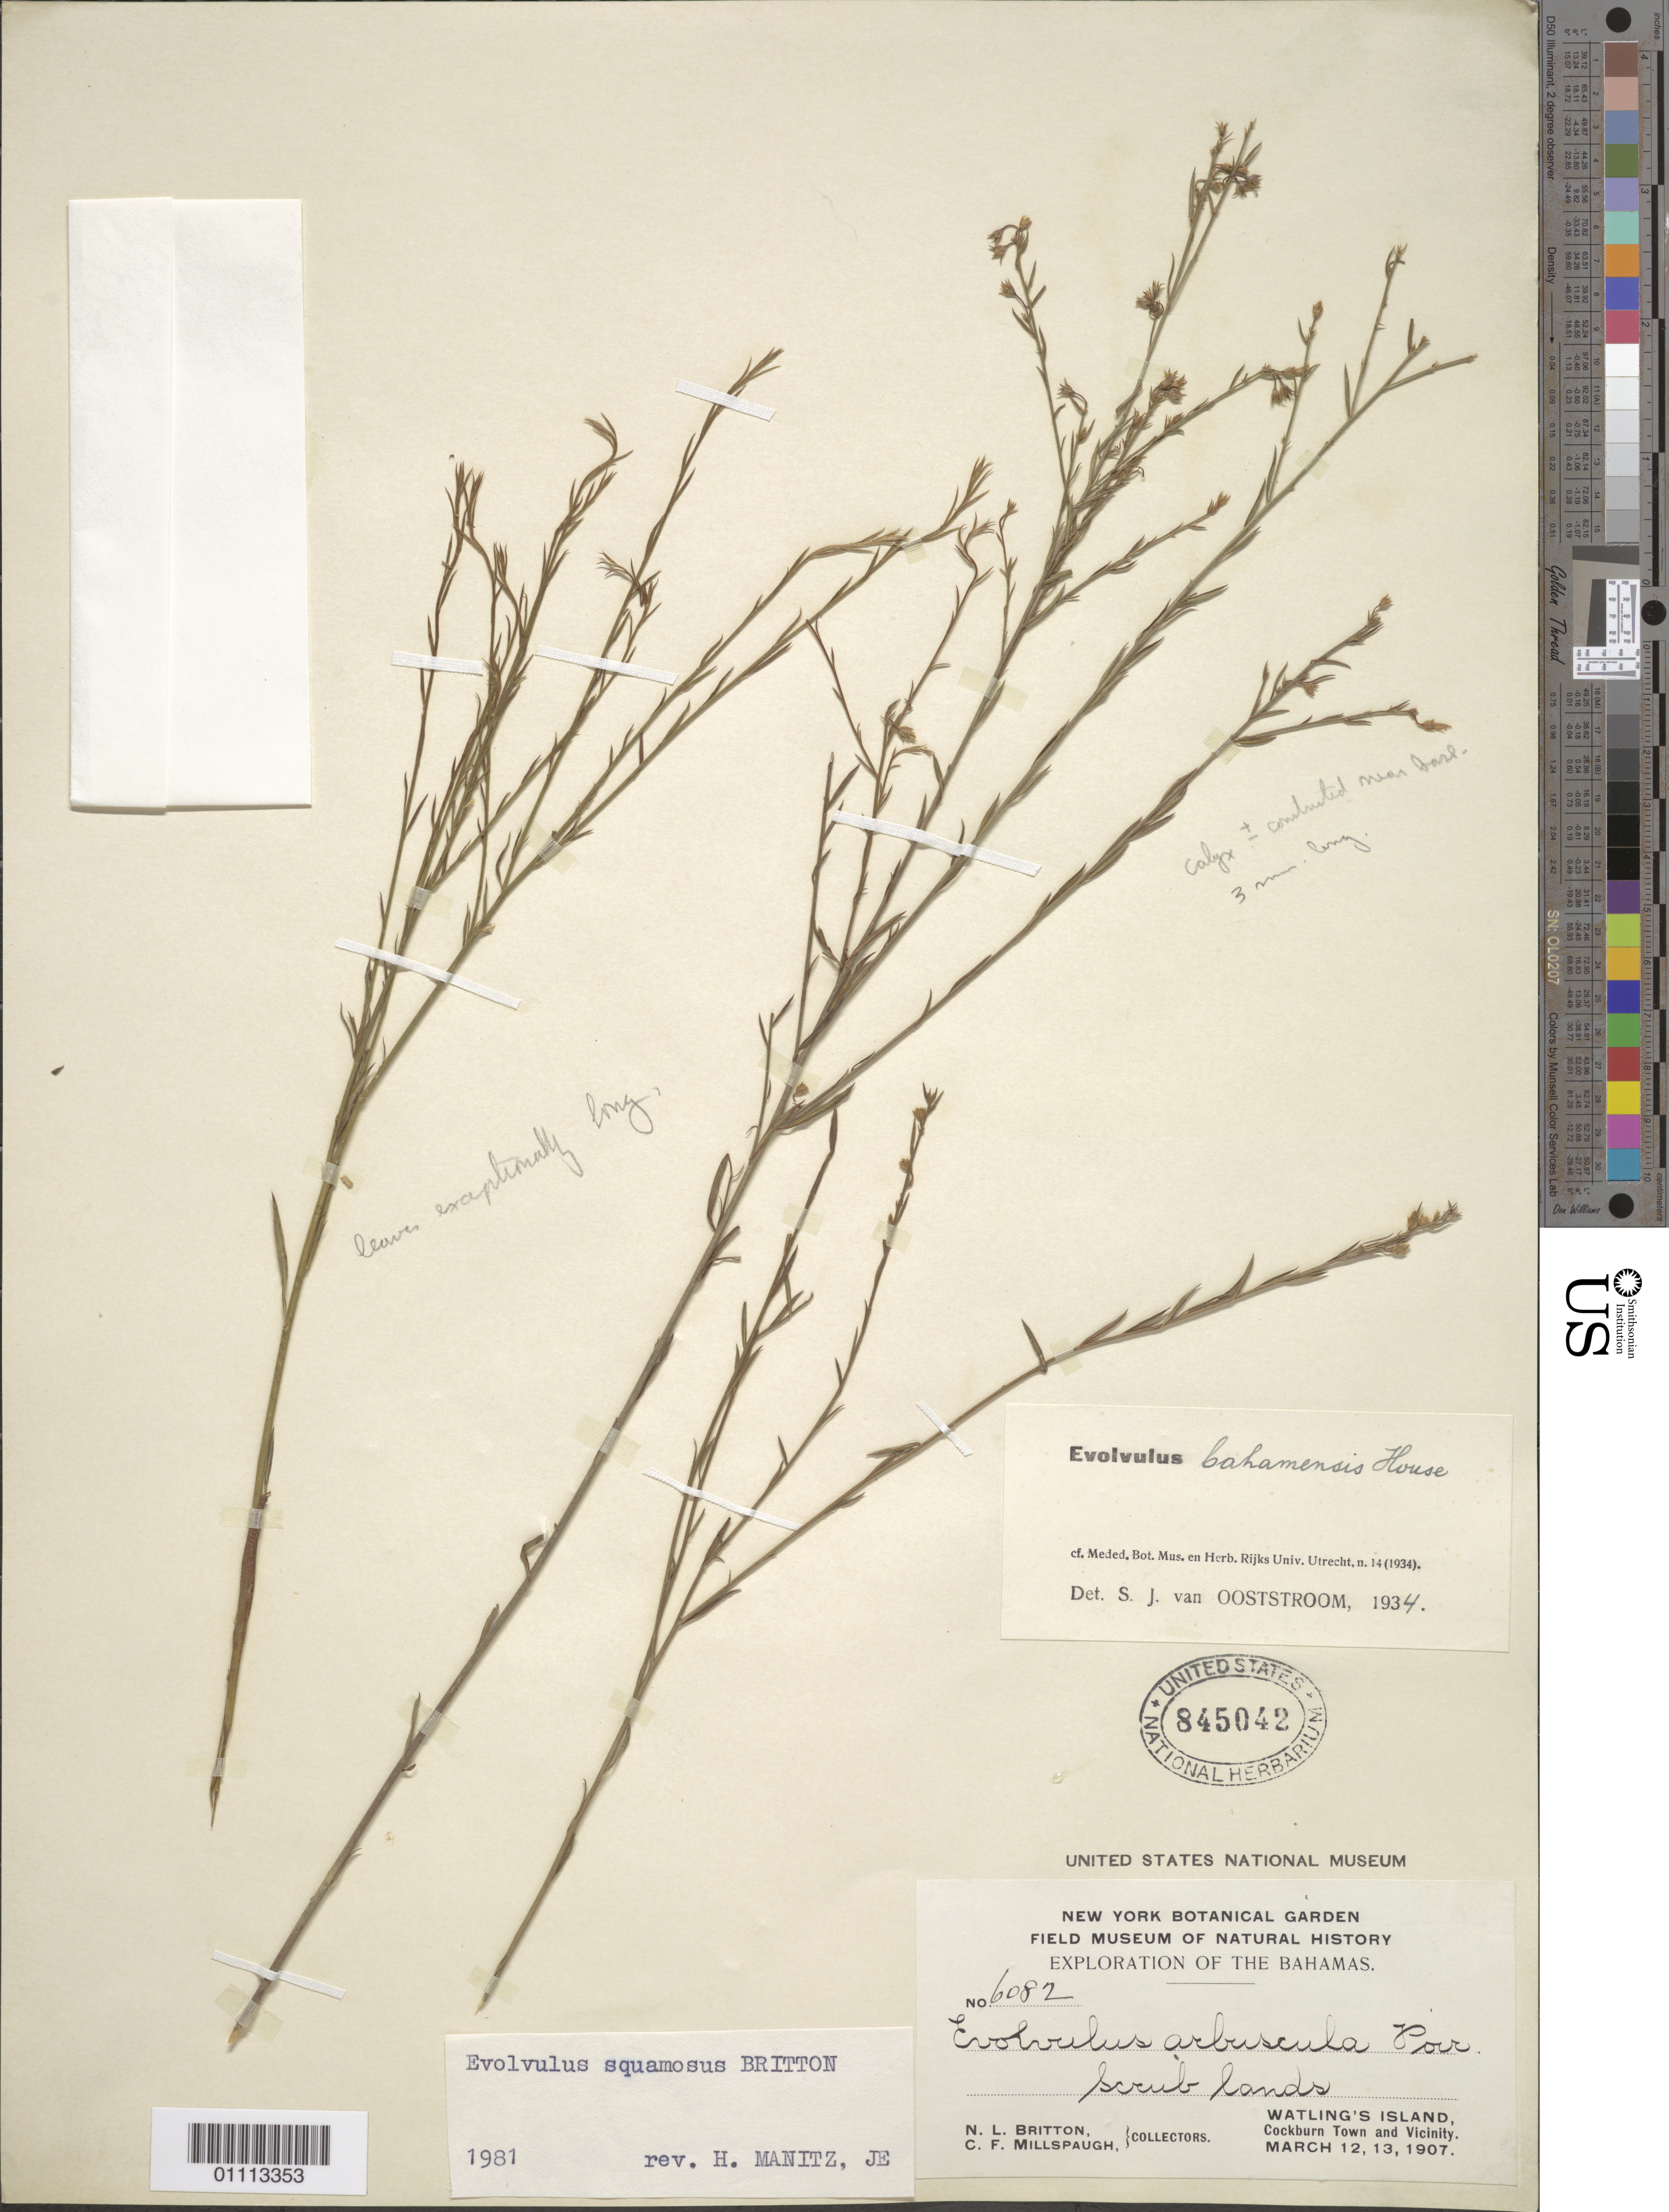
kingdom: Plantae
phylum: Tracheophyta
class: Magnoliopsida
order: Solanales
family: Convolvulaceae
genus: Evolvulus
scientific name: Evolvulus squamosus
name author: Britton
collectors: N. Britton & C. F. Millspaugh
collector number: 6082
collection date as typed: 12 Mar 1907 and 13 Mar 1907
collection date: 1907-03-12,1907-03-13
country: Bahamas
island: San Salvador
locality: Cockburn Town and vicinity. Scrub lands.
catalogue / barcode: US 845042